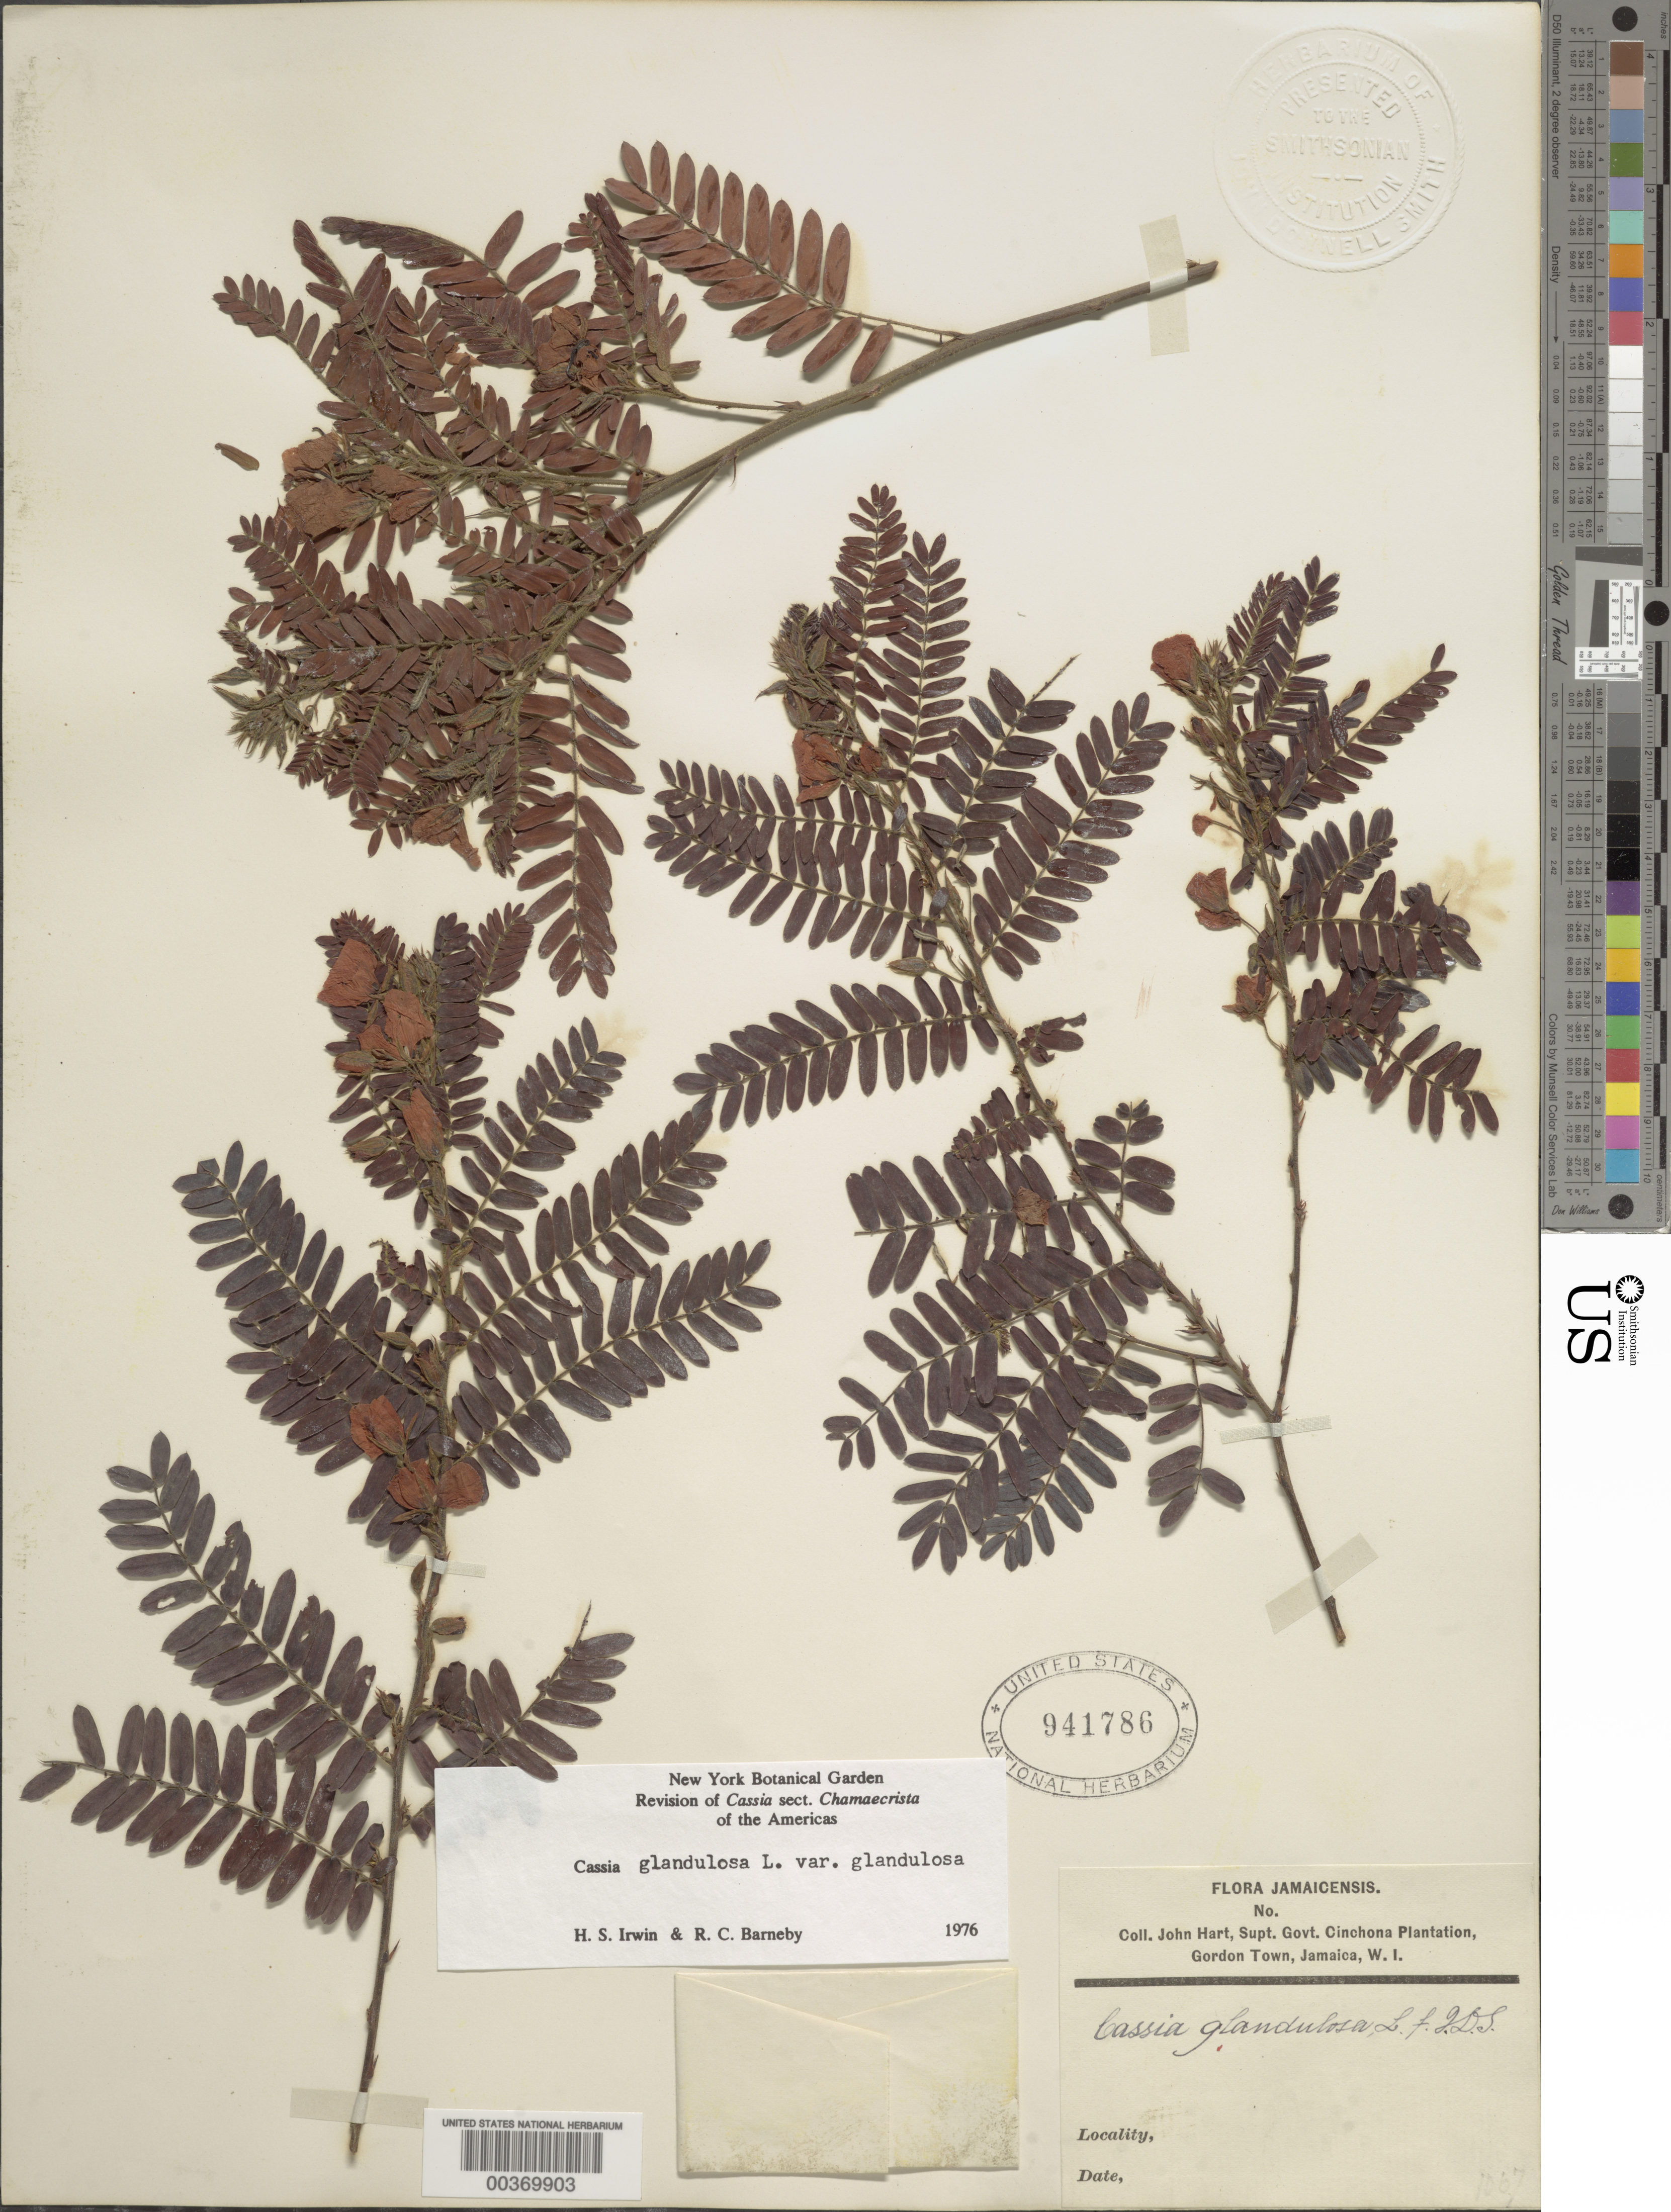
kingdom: Plantae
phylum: Tracheophyta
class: Magnoliopsida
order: Fabales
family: Fabaceae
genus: Chamaecrista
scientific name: Chamaecrista glandulosa var. glandulosa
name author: (L.) Greene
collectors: J. Hart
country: Jamaica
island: Jamaica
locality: Cinchona Plantation, Gordon Town.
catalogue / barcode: US 941786